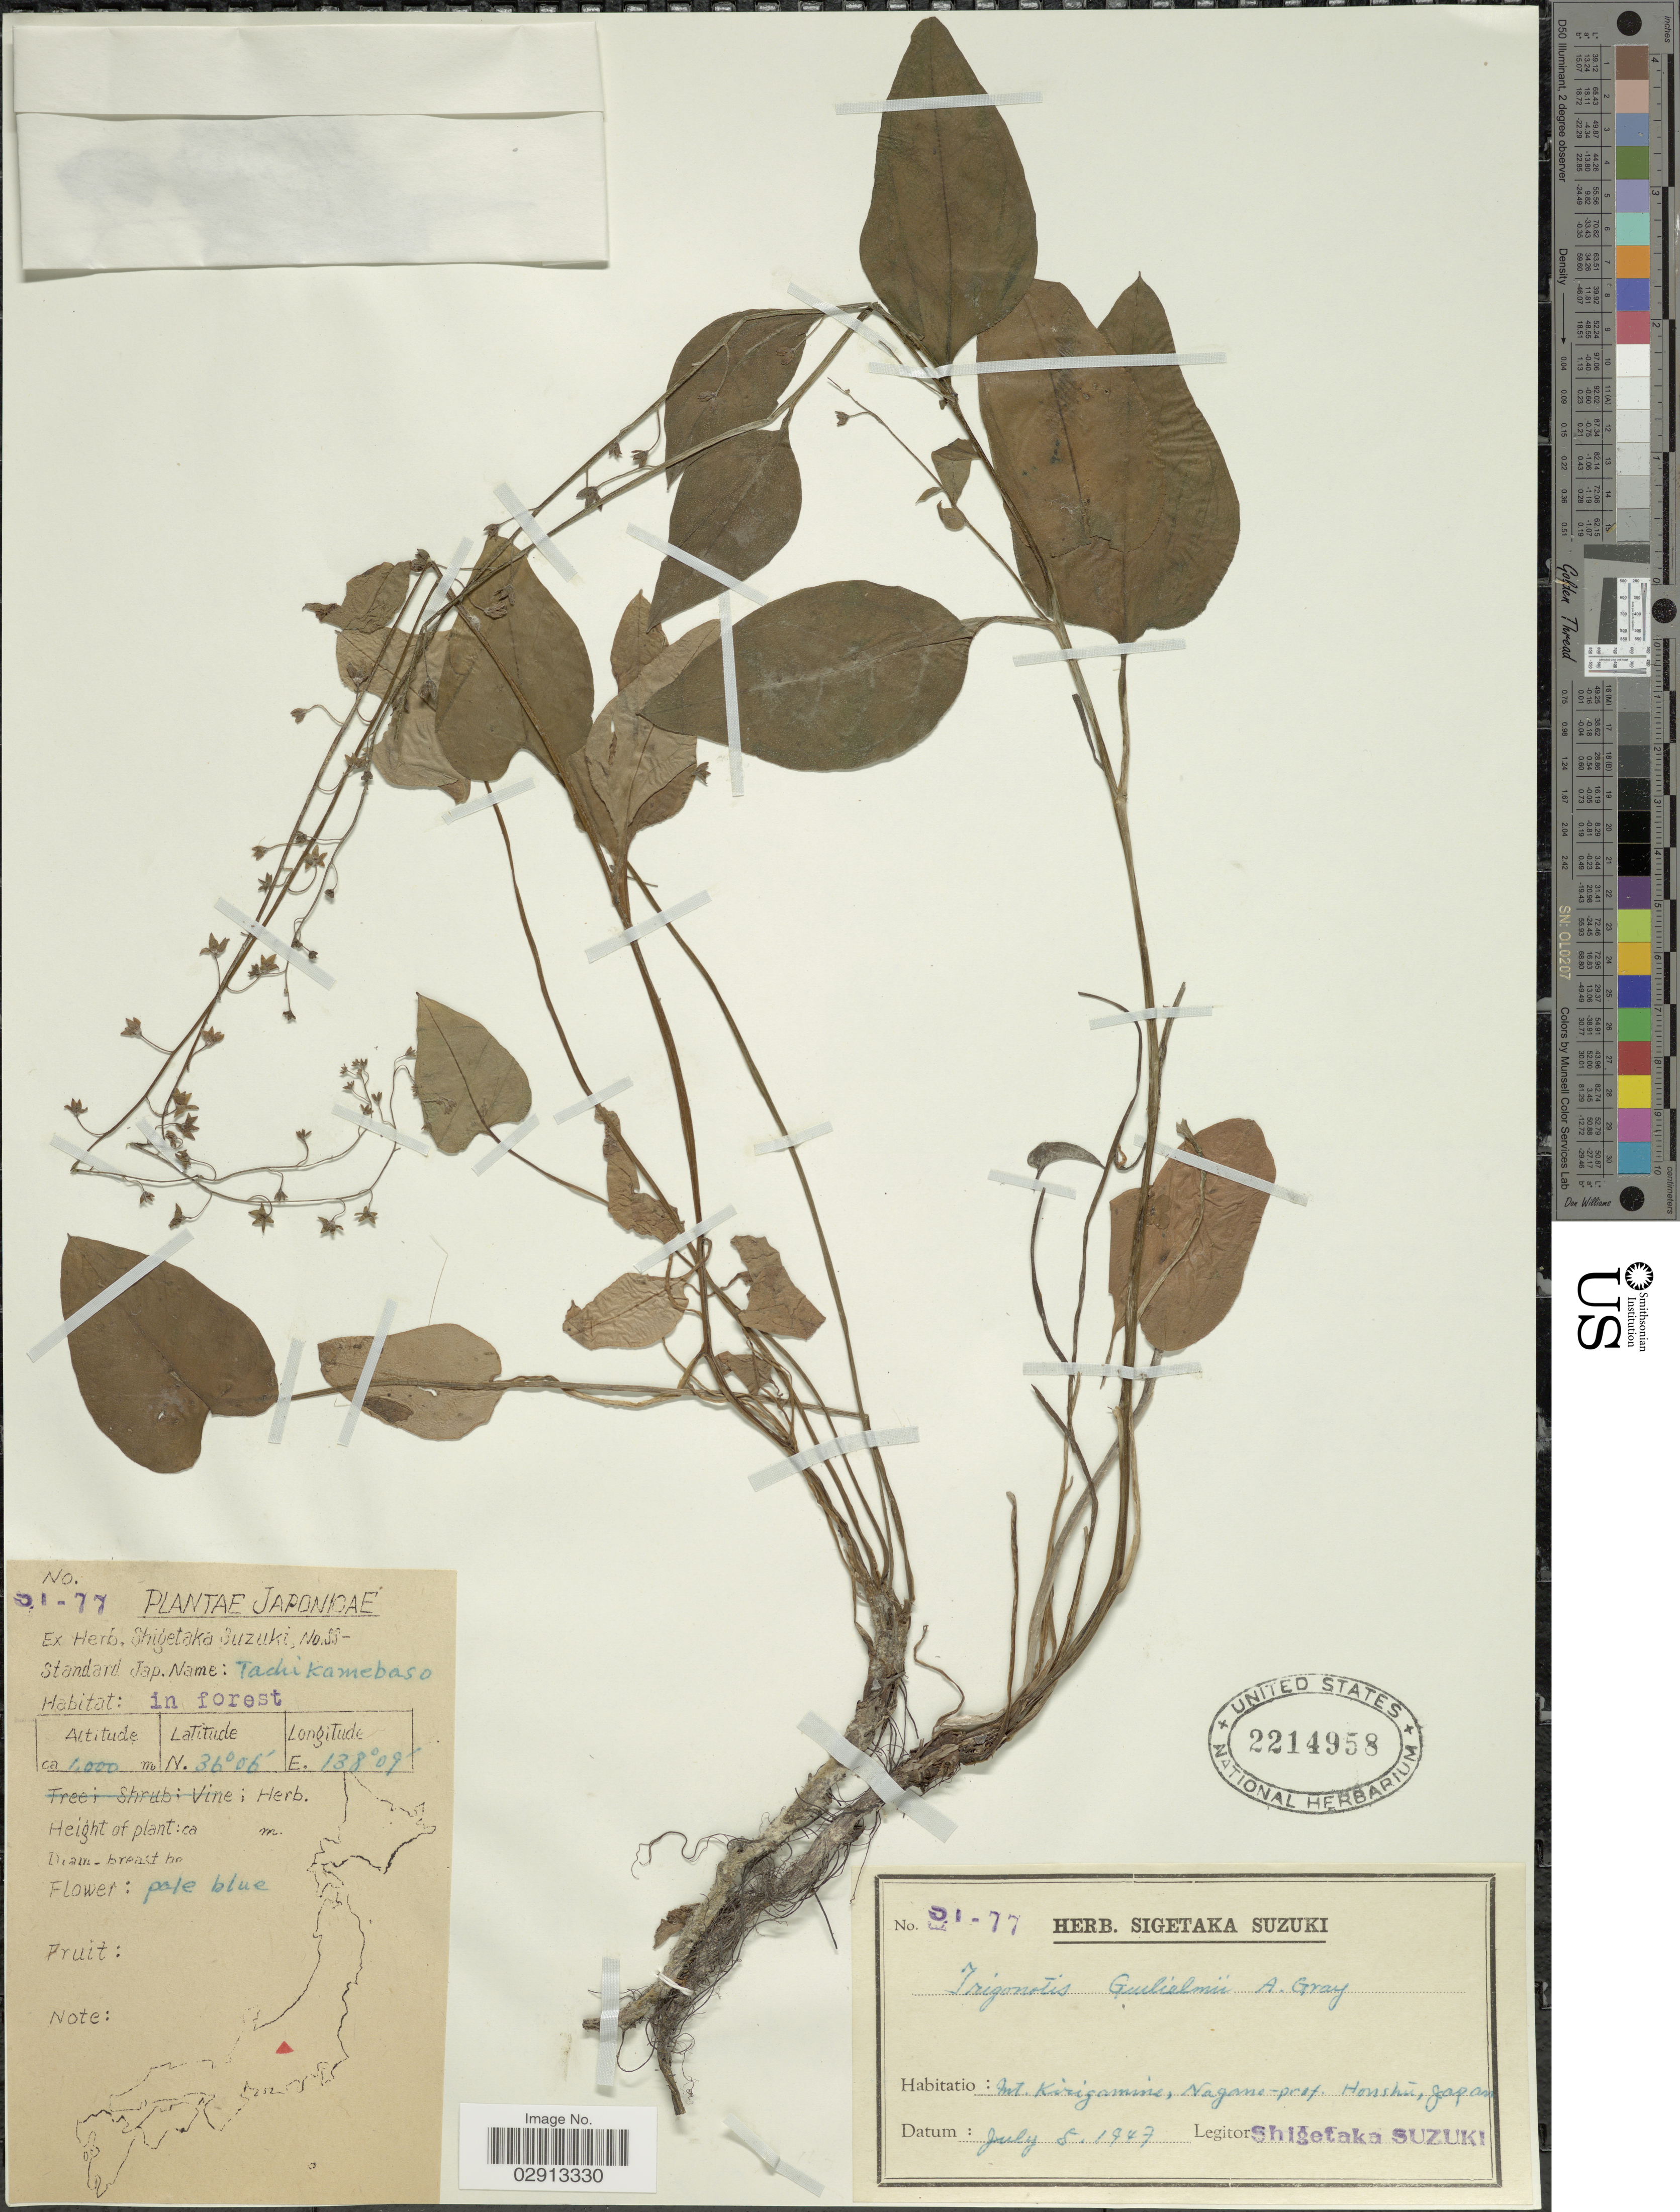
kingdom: Plantae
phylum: Tracheophyta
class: Magnoliopsida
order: Boraginales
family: Boraginaceae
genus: Trigonotis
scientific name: Trigonotis guilielmi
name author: (A. Gray) Gürke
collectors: S. Suzuki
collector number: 01-77*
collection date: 1947-07-05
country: Japan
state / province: Nagano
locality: Japonicae. Mt. Kirigamine, Nagano-pref. Honshu.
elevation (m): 4000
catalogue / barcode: US 2214958